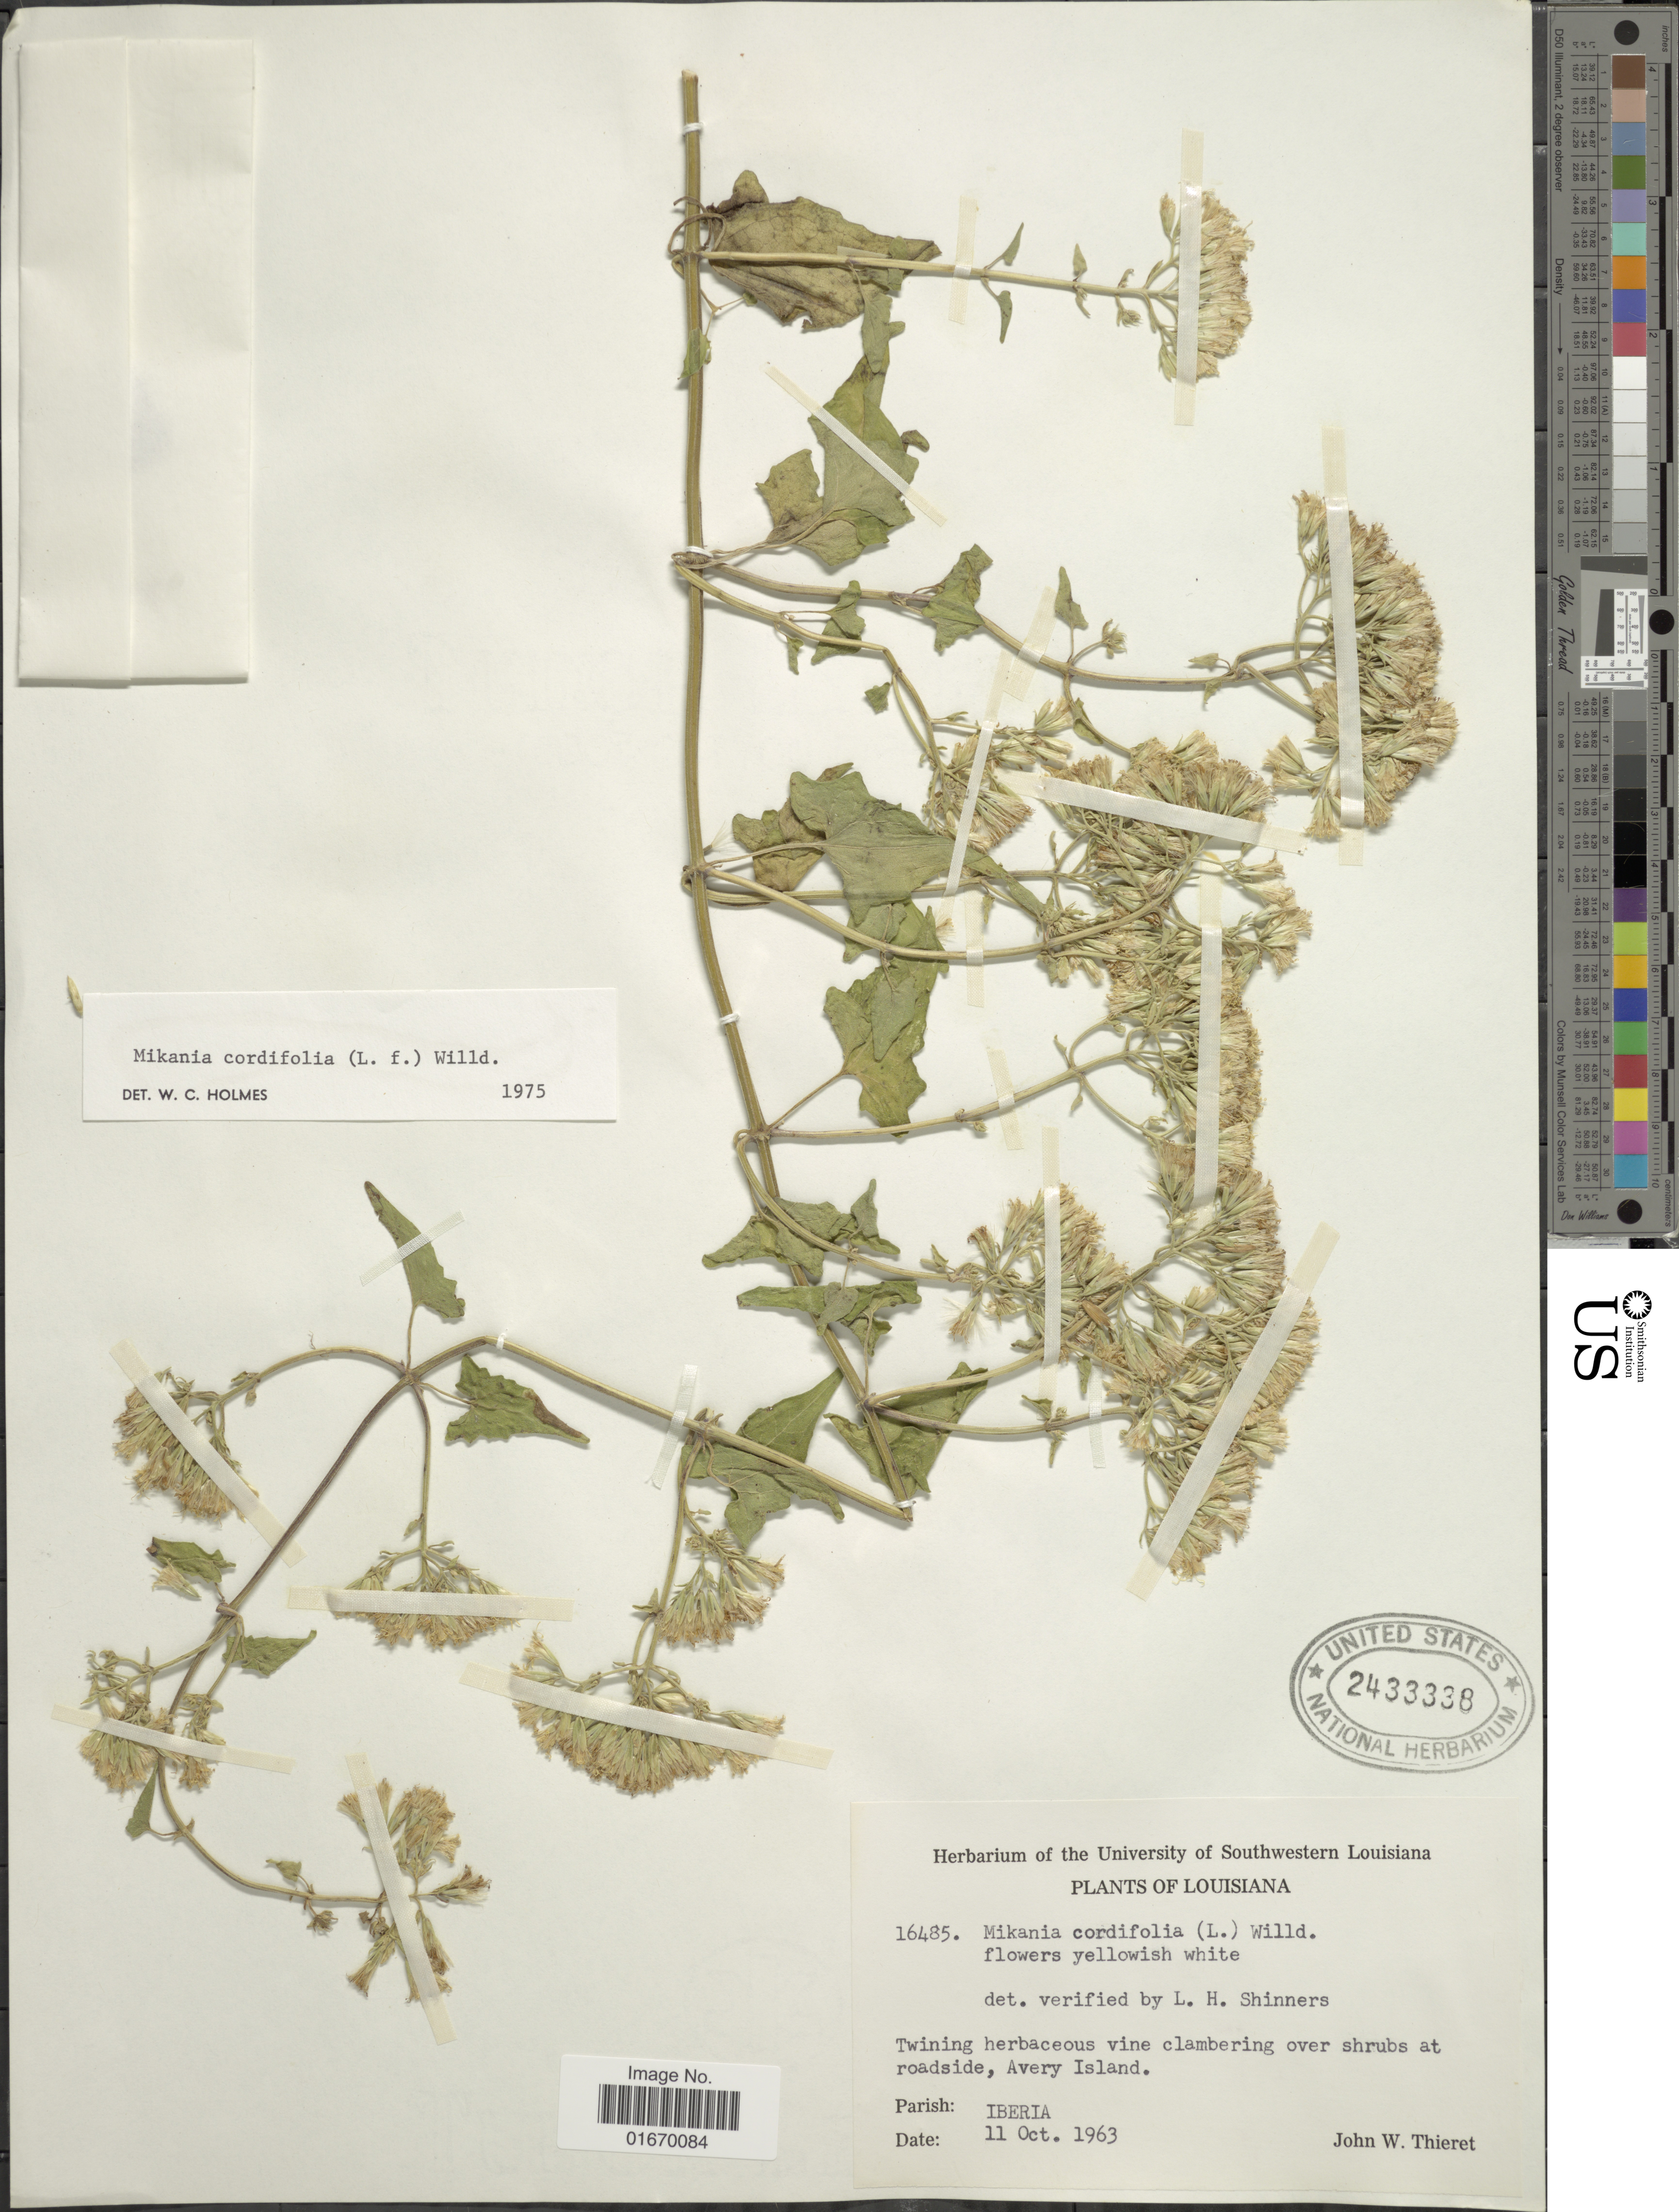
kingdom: Plantae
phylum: Tracheophyta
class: Magnoliopsida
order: Asterales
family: Asteraceae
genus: Mikania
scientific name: Mikania cordifolia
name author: Kunth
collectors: J. W. Thieret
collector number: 16485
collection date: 1963-10-11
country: United States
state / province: Louisiana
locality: Avery Island, Parish Iberia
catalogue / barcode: US 2433338